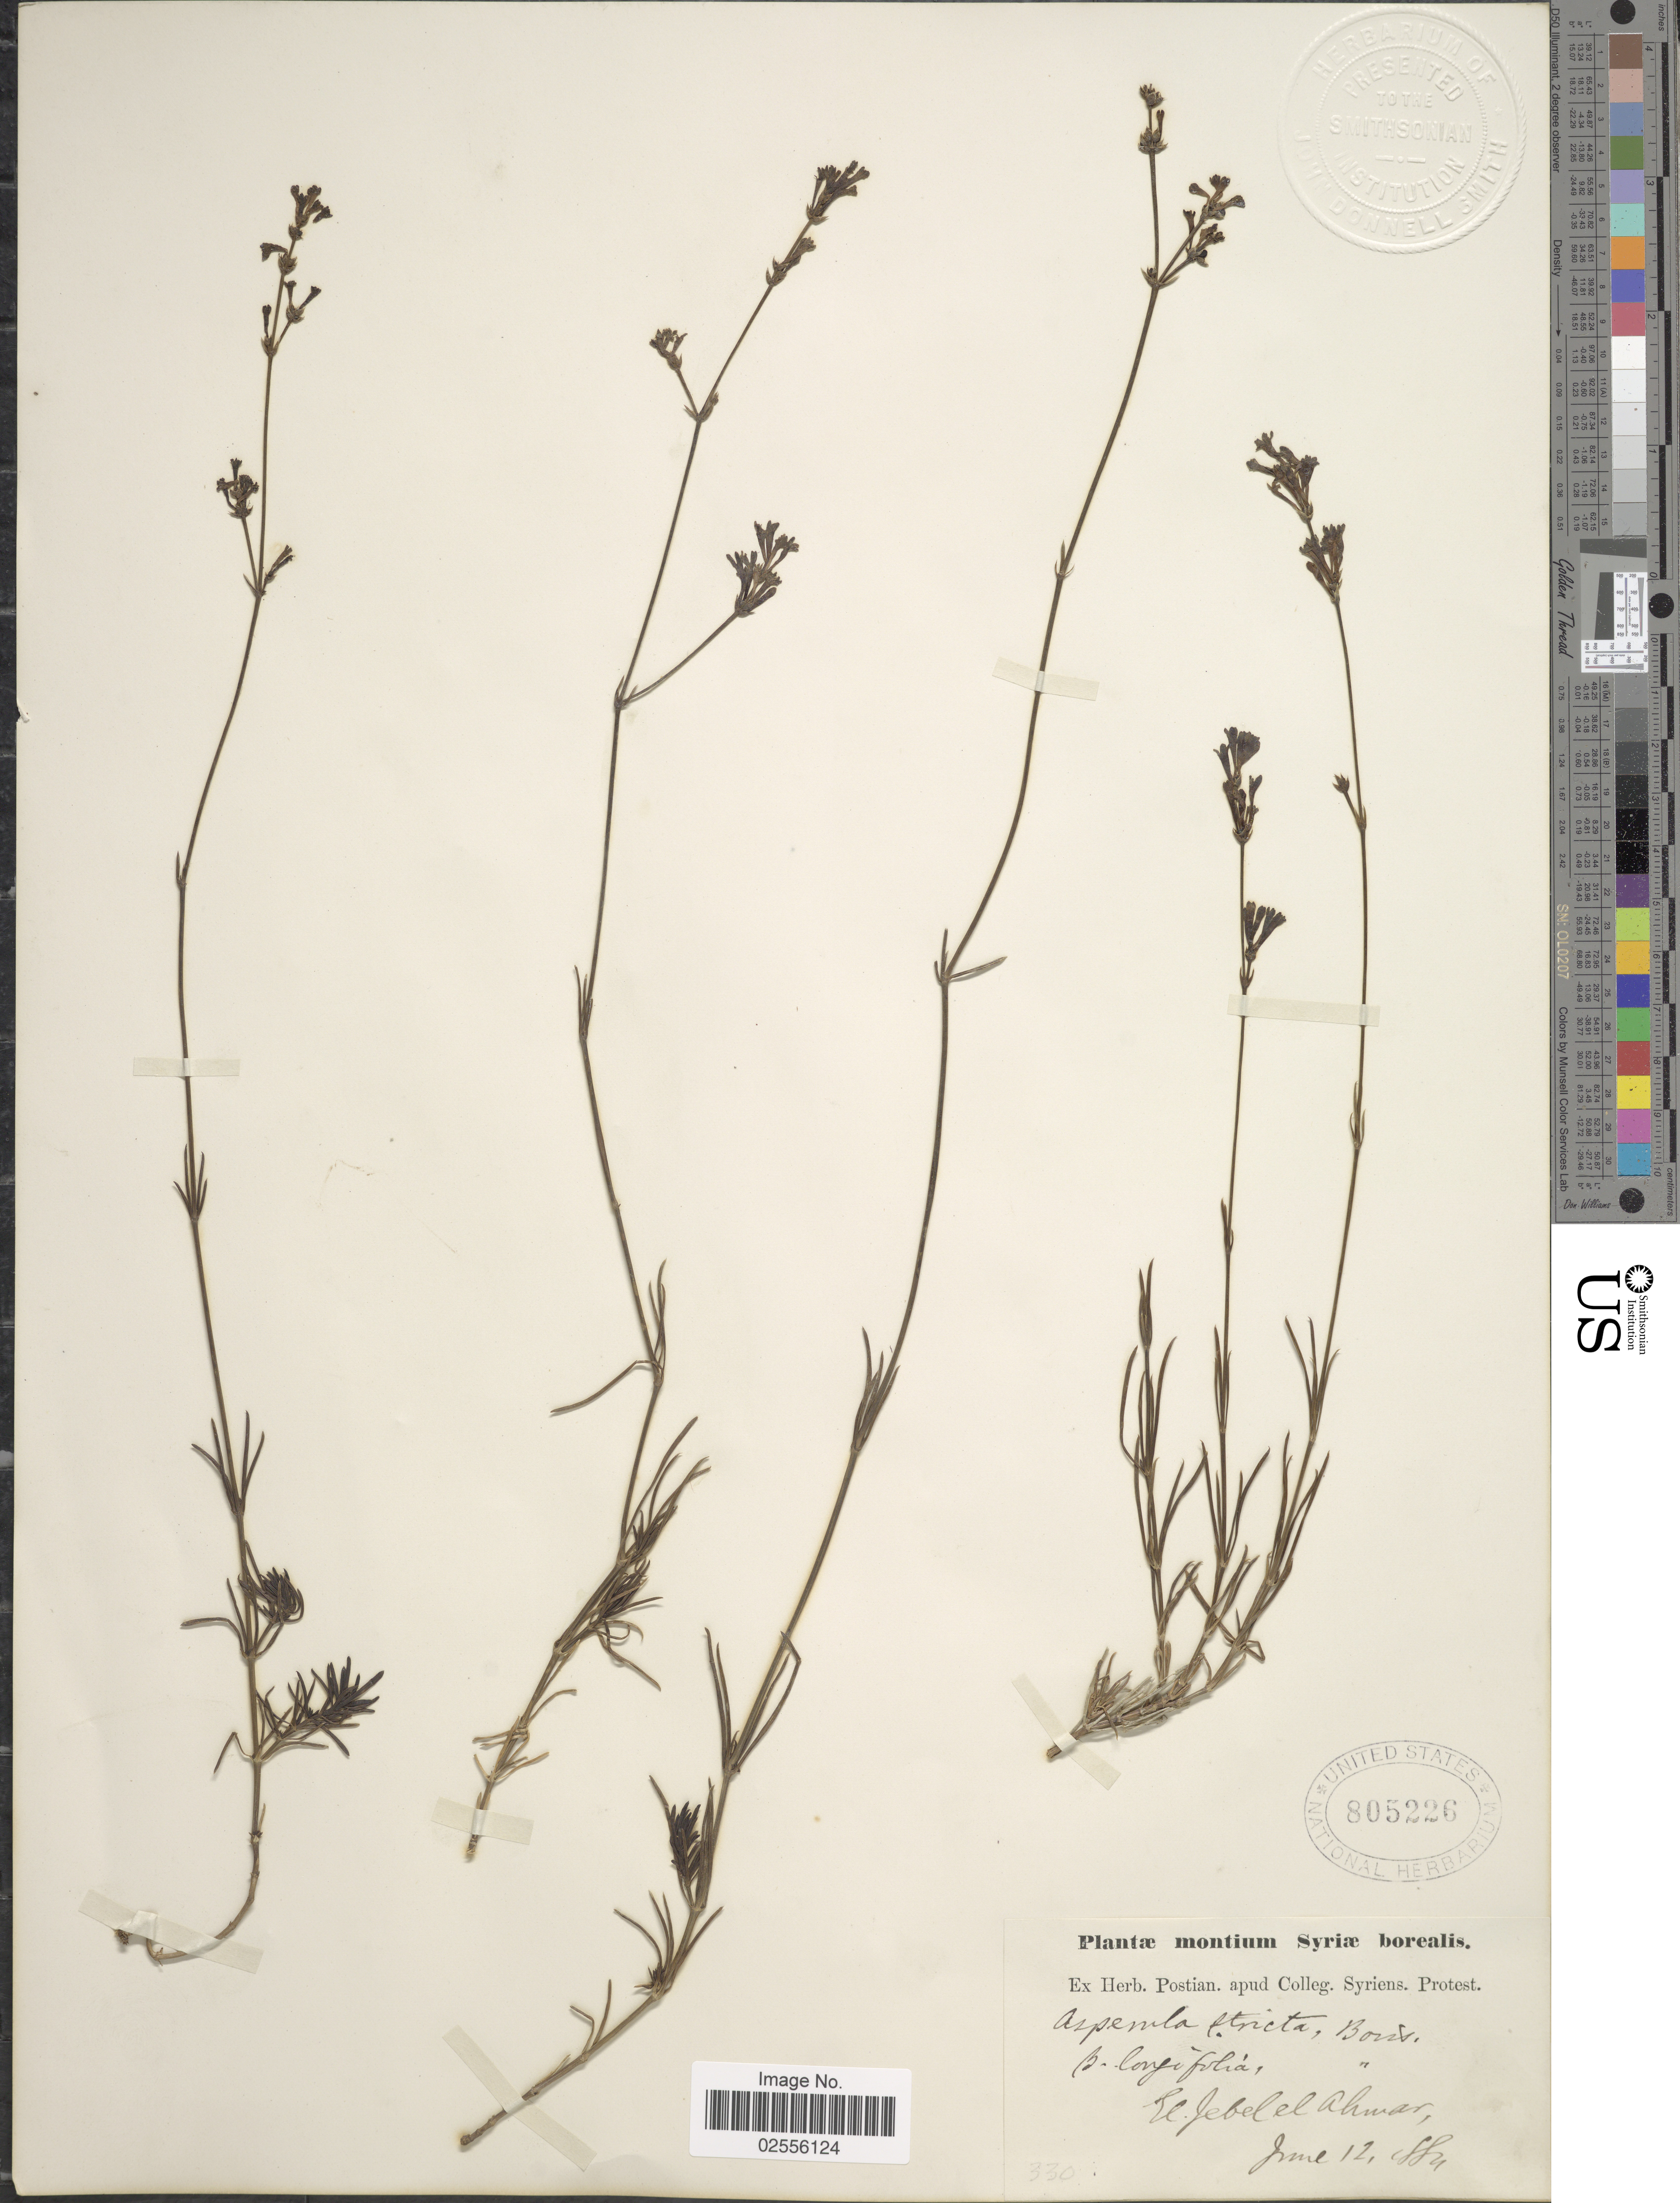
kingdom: Plantae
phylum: Tracheophyta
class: Magnoliopsida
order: Gentianales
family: Rubiaceae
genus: Asperula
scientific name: Asperula stricta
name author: Boiss.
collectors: ex herb. Postian. apud Colleg. Syriens. Protest. USE "Fannie P. A. Shepard" (10308853) AS PRIMARY COLLECTOR INSTEAD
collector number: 330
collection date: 1884-06-12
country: Syria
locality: Montium Syriae borealis, El Jebel el Ahmar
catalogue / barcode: US 805226